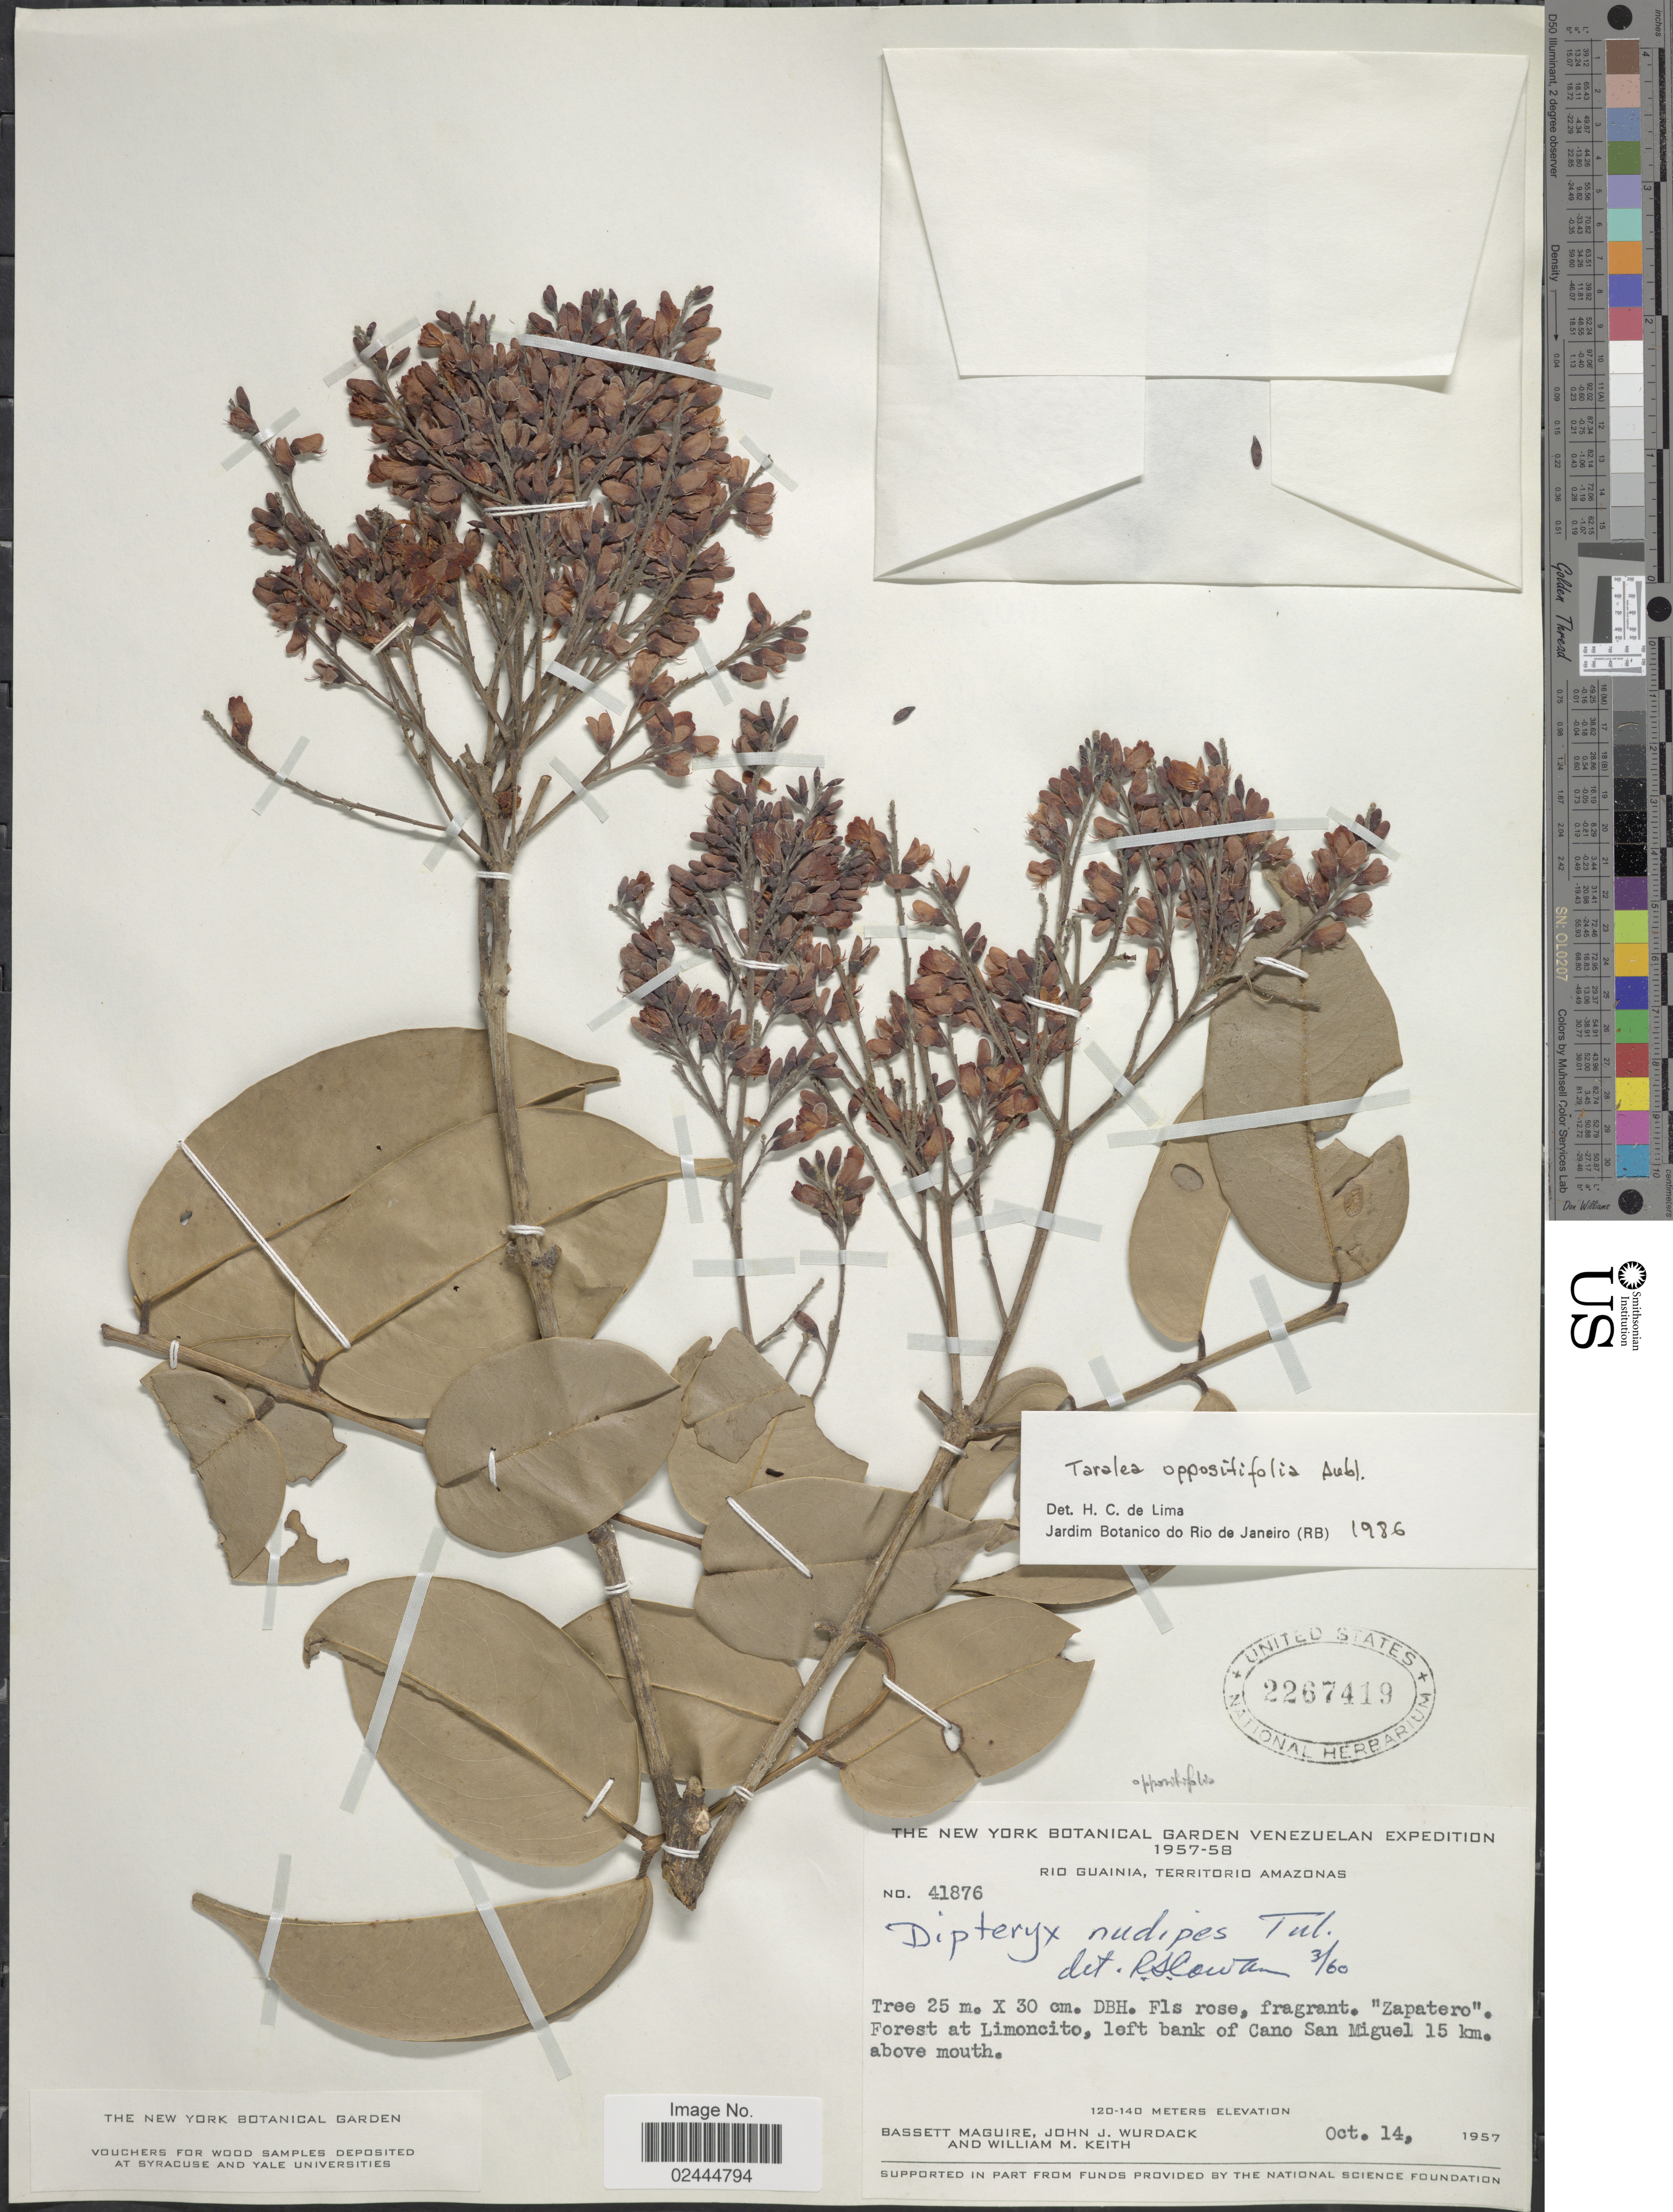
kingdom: Plantae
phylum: Tracheophyta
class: Magnoliopsida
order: Fabales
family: Fabaceae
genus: Taralea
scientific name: Taralea oppositifolia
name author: Aubl.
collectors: B. Maguire, J. J. Wurdack & W. Keith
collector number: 41876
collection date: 1957-10-14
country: Venezuela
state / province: Amazonas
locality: Rio Guainia, Territorio Amazonas, Zapatero, Forest at Limoncito, left bank of Cano San Miguel 15 km. above mouth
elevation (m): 120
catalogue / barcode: US 2267419